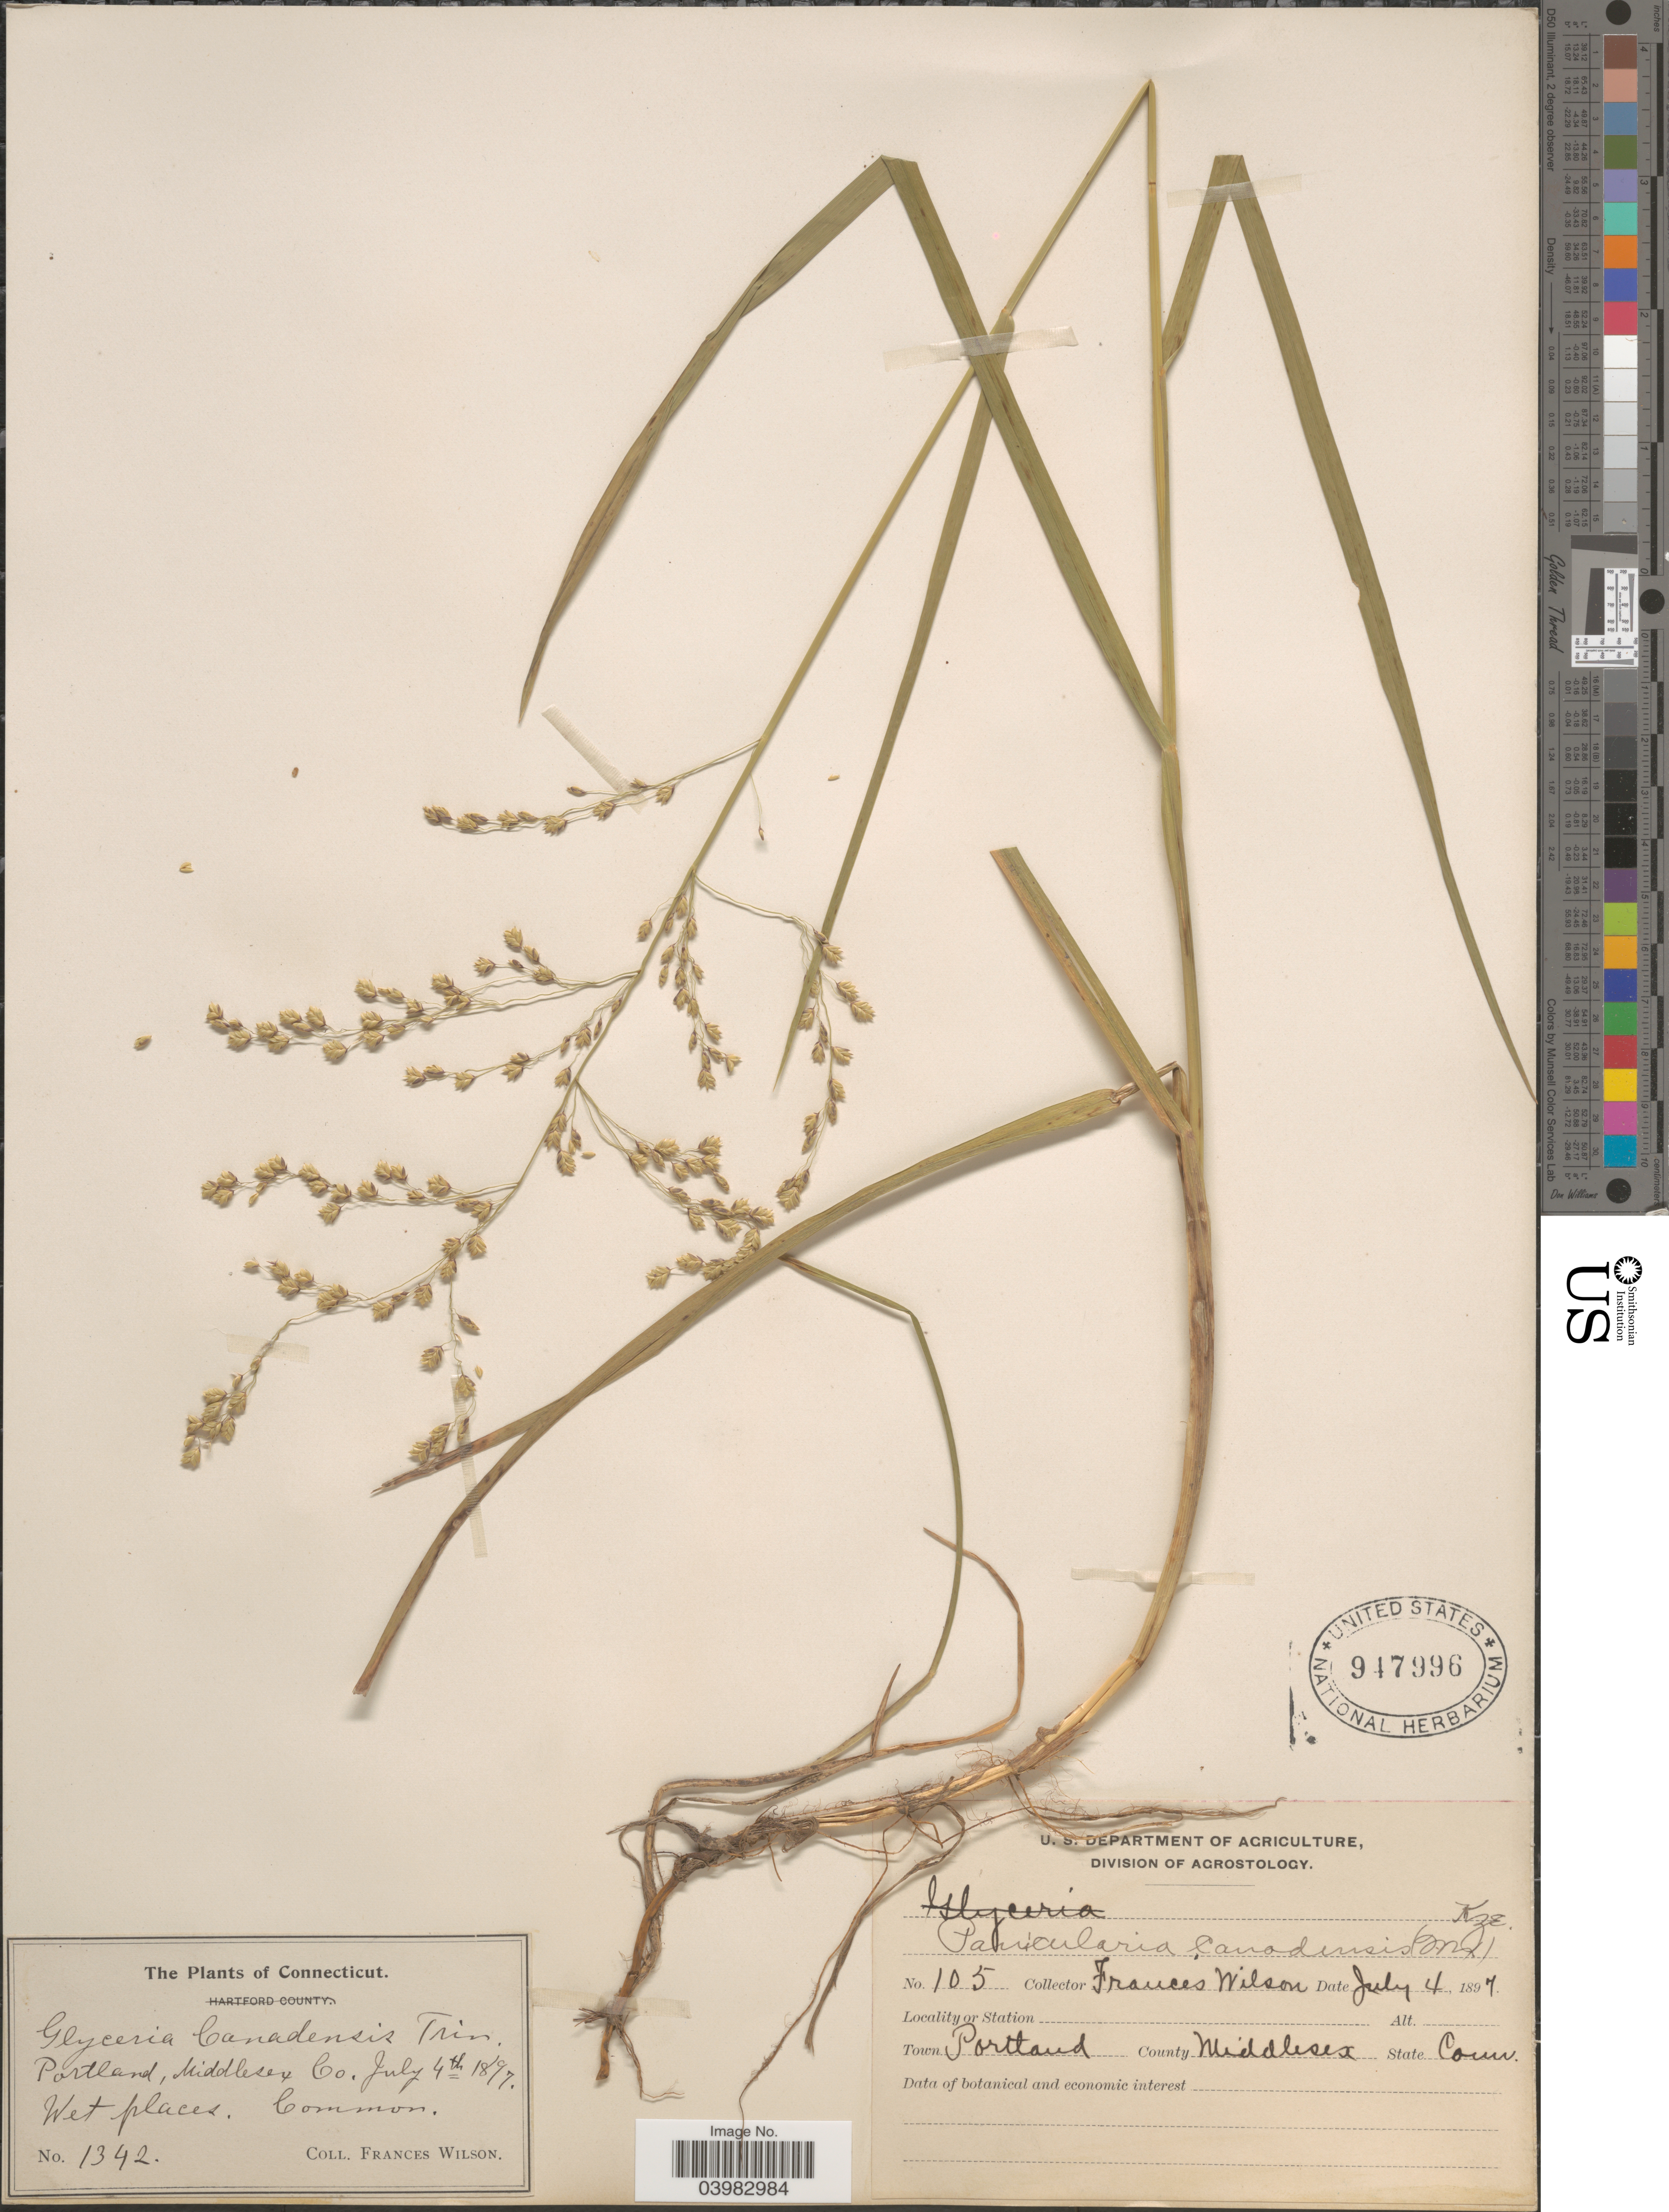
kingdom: Plantae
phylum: Tracheophyta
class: Liliopsida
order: Poales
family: Poaceae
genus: Glyceria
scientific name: Glyceria canadensis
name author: (Michx.) Trin.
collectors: F. Wilson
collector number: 1342/105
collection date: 1897-07-04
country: United States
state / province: Connecticut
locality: Town Portland, Middlesex Co.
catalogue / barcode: US 947996